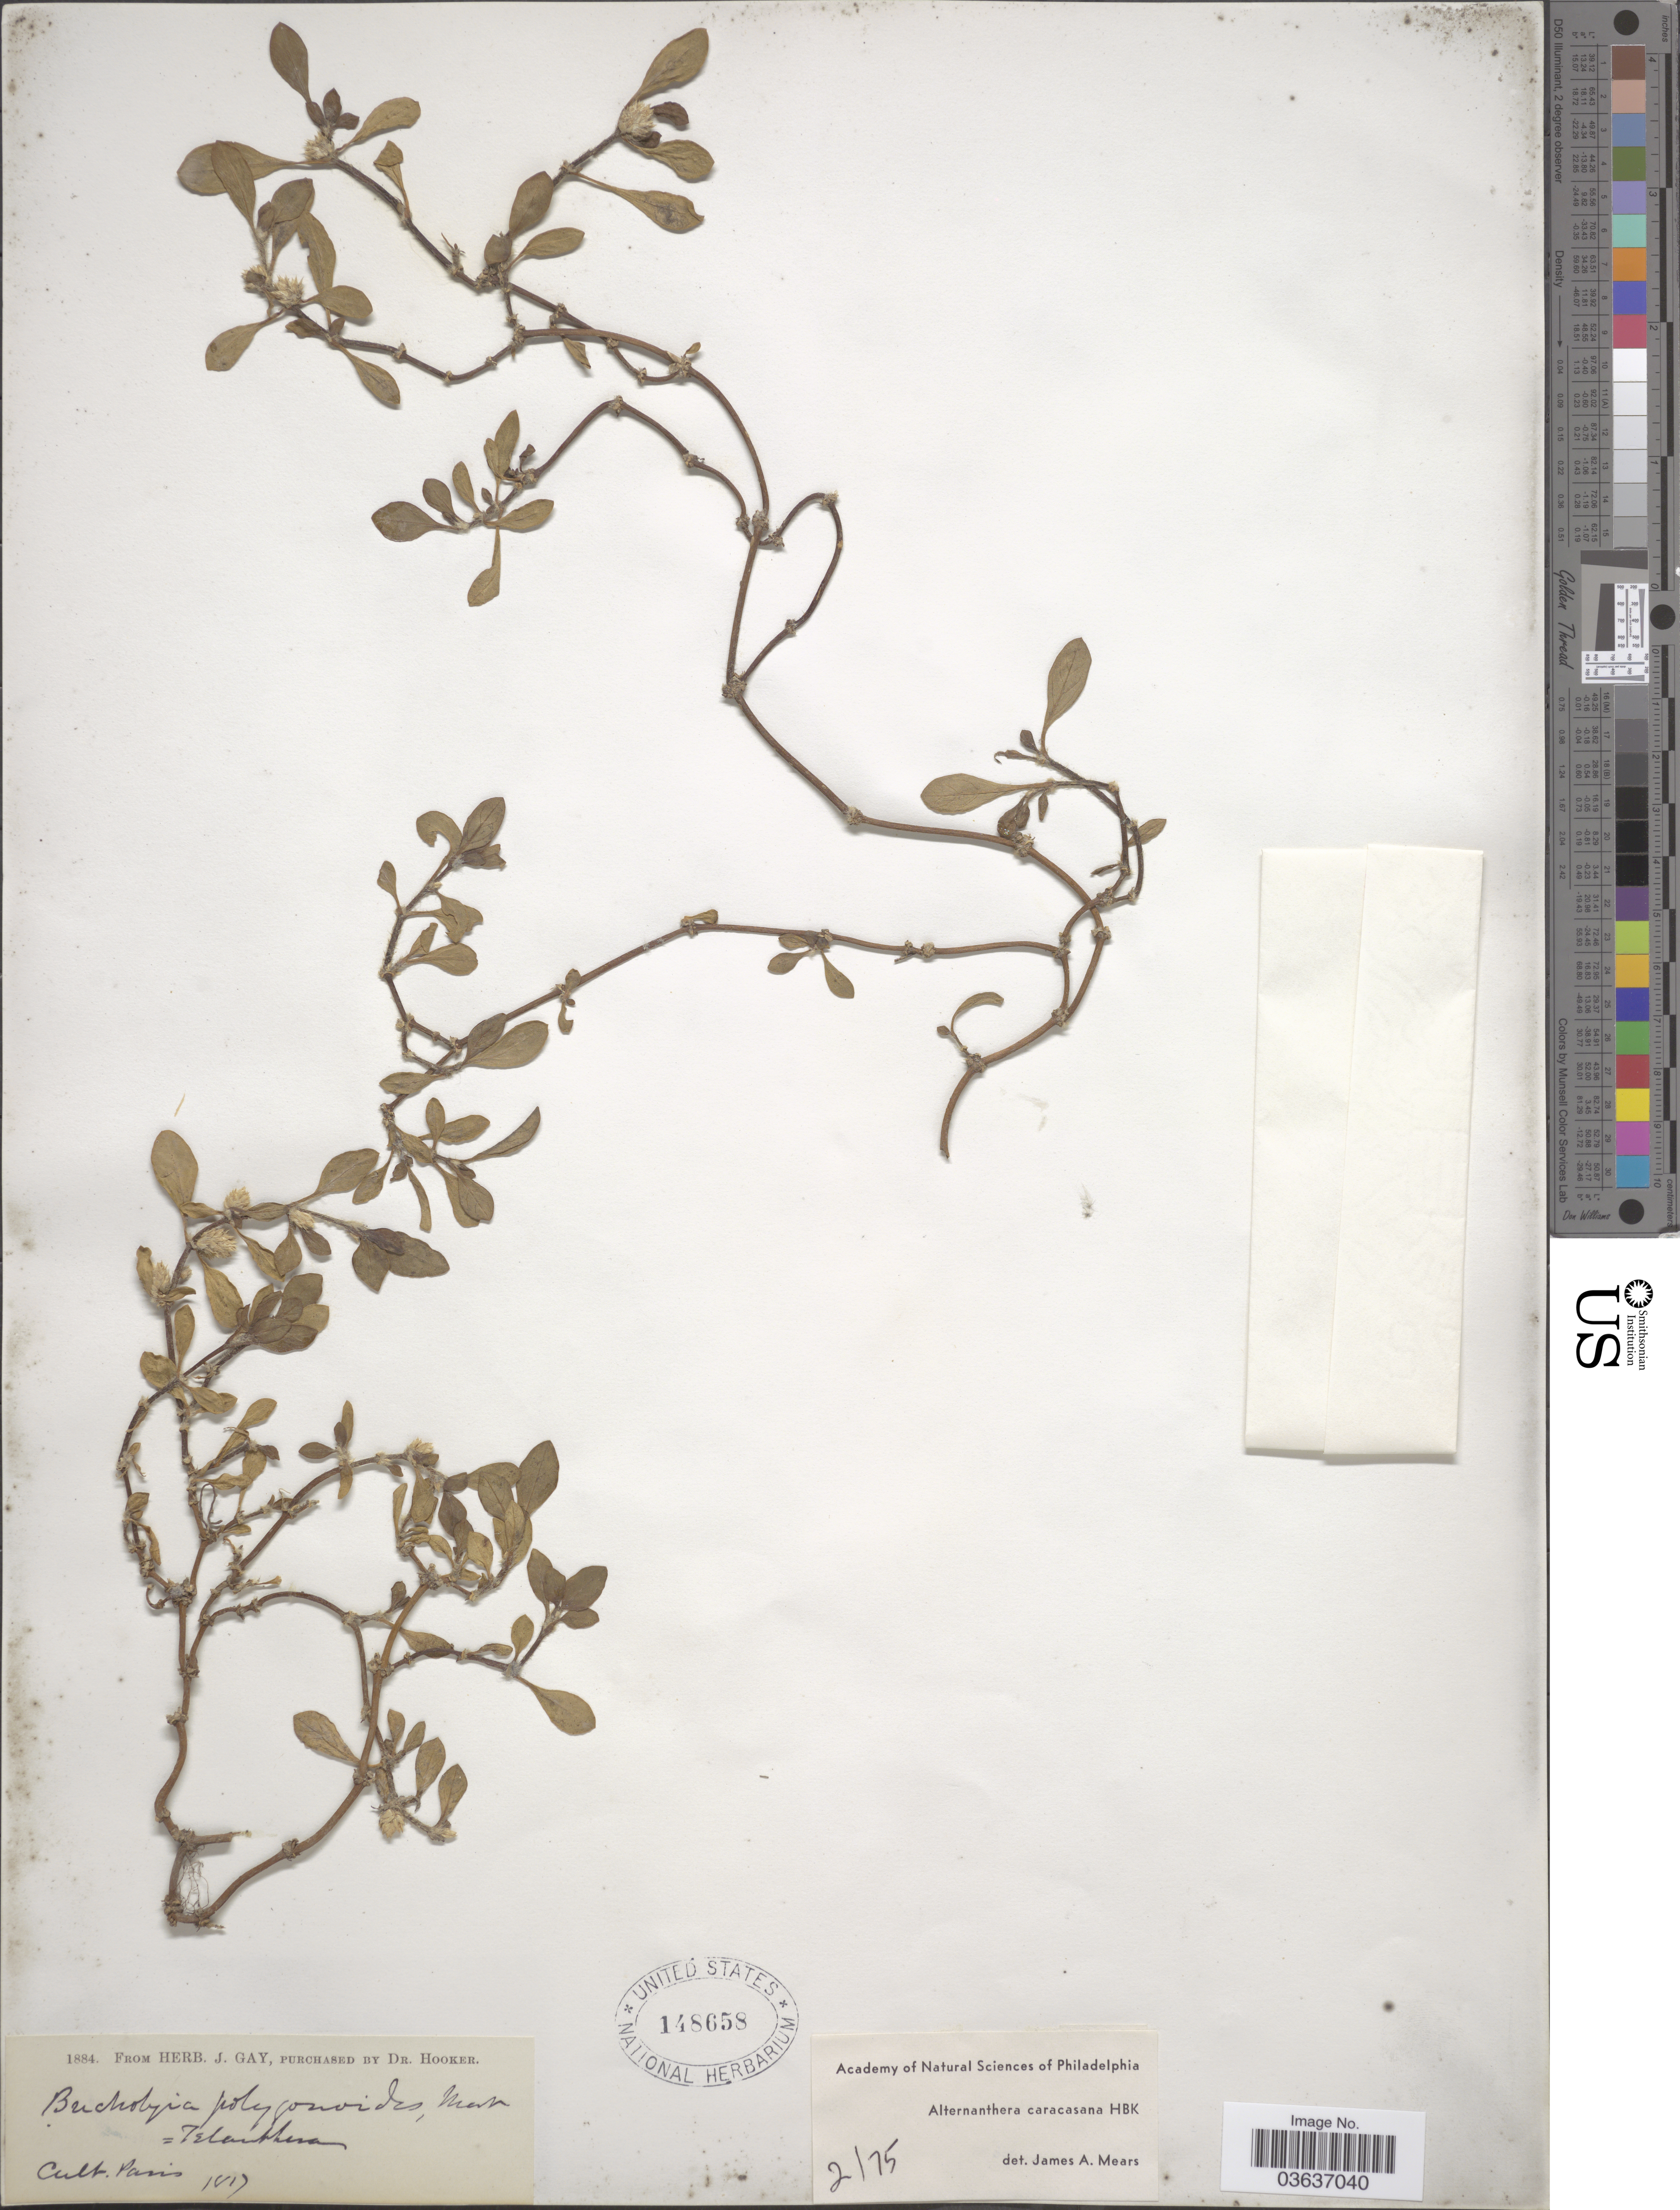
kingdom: Plantae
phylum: Tracheophyta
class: Magnoliopsida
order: Caryophyllales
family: Amaranthaceae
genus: Alternanthera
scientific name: Alternanthera caracasana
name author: Kunth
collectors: ex herb. J. Gay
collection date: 1817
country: France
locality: Paris.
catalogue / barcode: US 148658